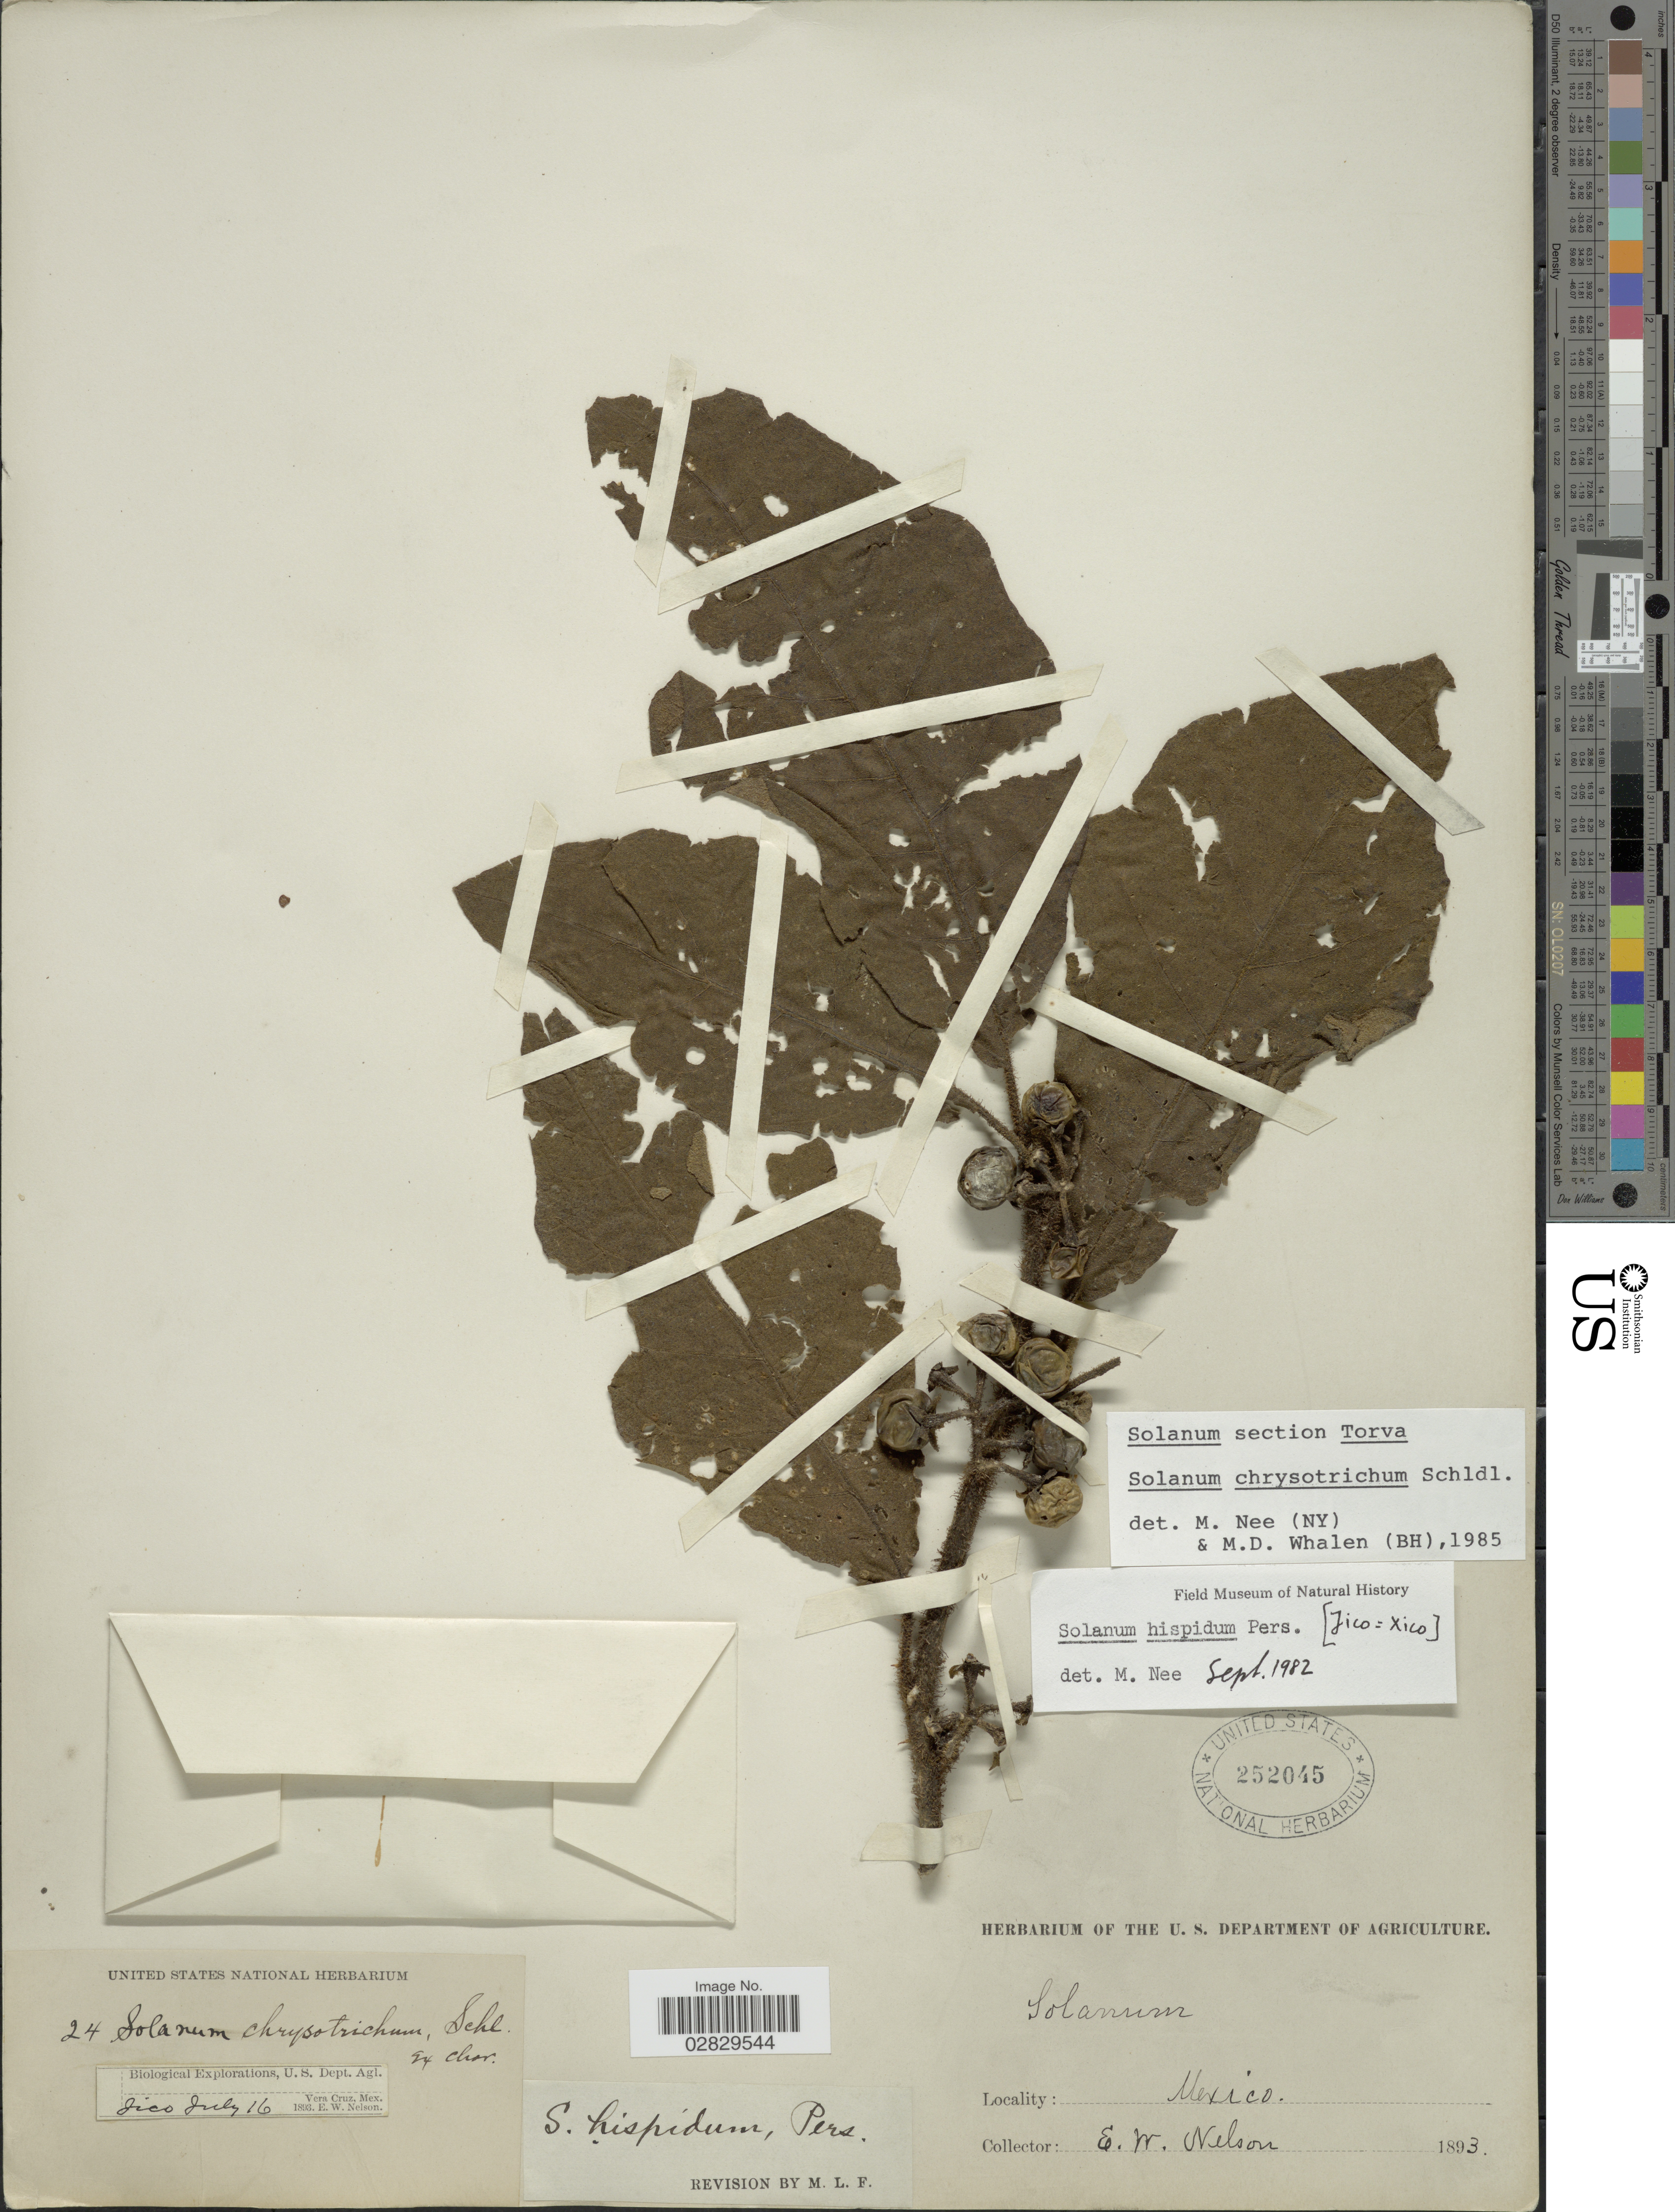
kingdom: Plantae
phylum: Tracheophyta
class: Magnoliopsida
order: Solanales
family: Solanaceae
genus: Solanum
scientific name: Solanum chrysotrichum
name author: Schltdl.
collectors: E. W. Nelson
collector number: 24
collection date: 1893-07-16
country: Mexico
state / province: Veracruz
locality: Vera Cruz.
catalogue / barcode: US 252045